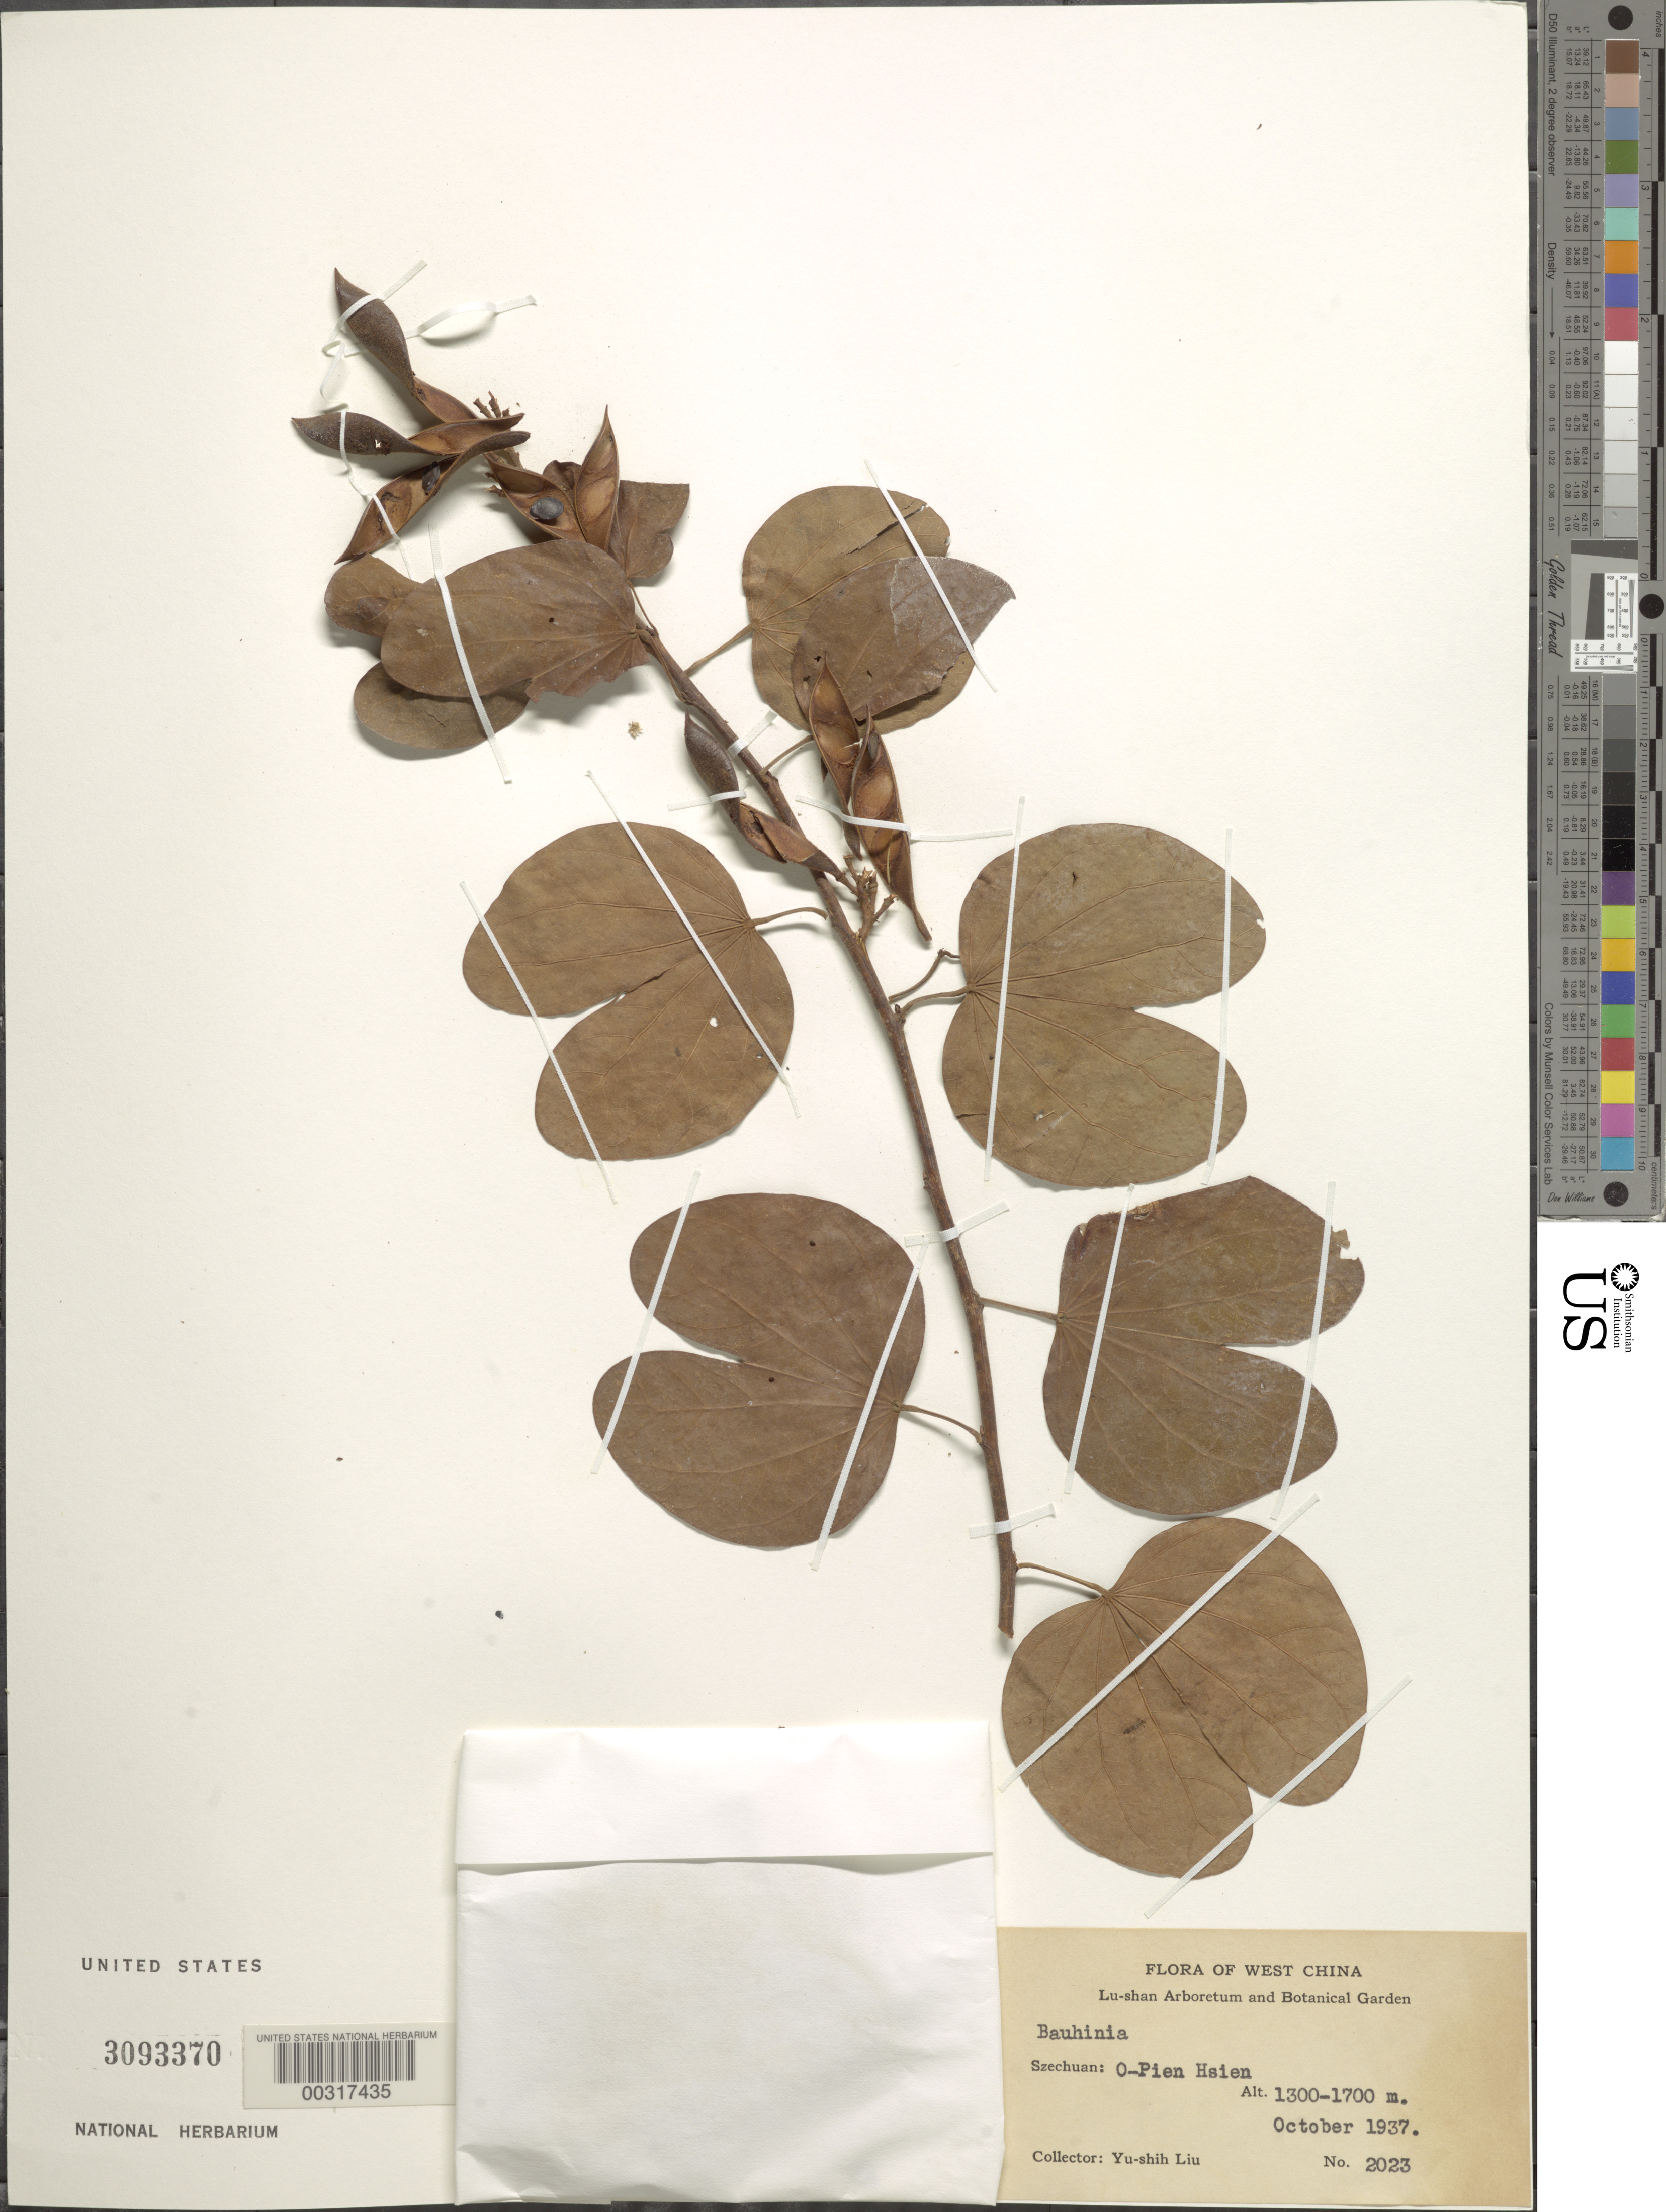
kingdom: Plantae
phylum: Tracheophyta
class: Magnoliopsida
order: Fabales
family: Fabaceae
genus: Phanera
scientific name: Phanera sp.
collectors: Y.-S. Liu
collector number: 2023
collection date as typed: Oct 1937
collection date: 1937-10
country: China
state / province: Sichuan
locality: O-pien hsien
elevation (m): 1500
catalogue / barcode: US 3093370